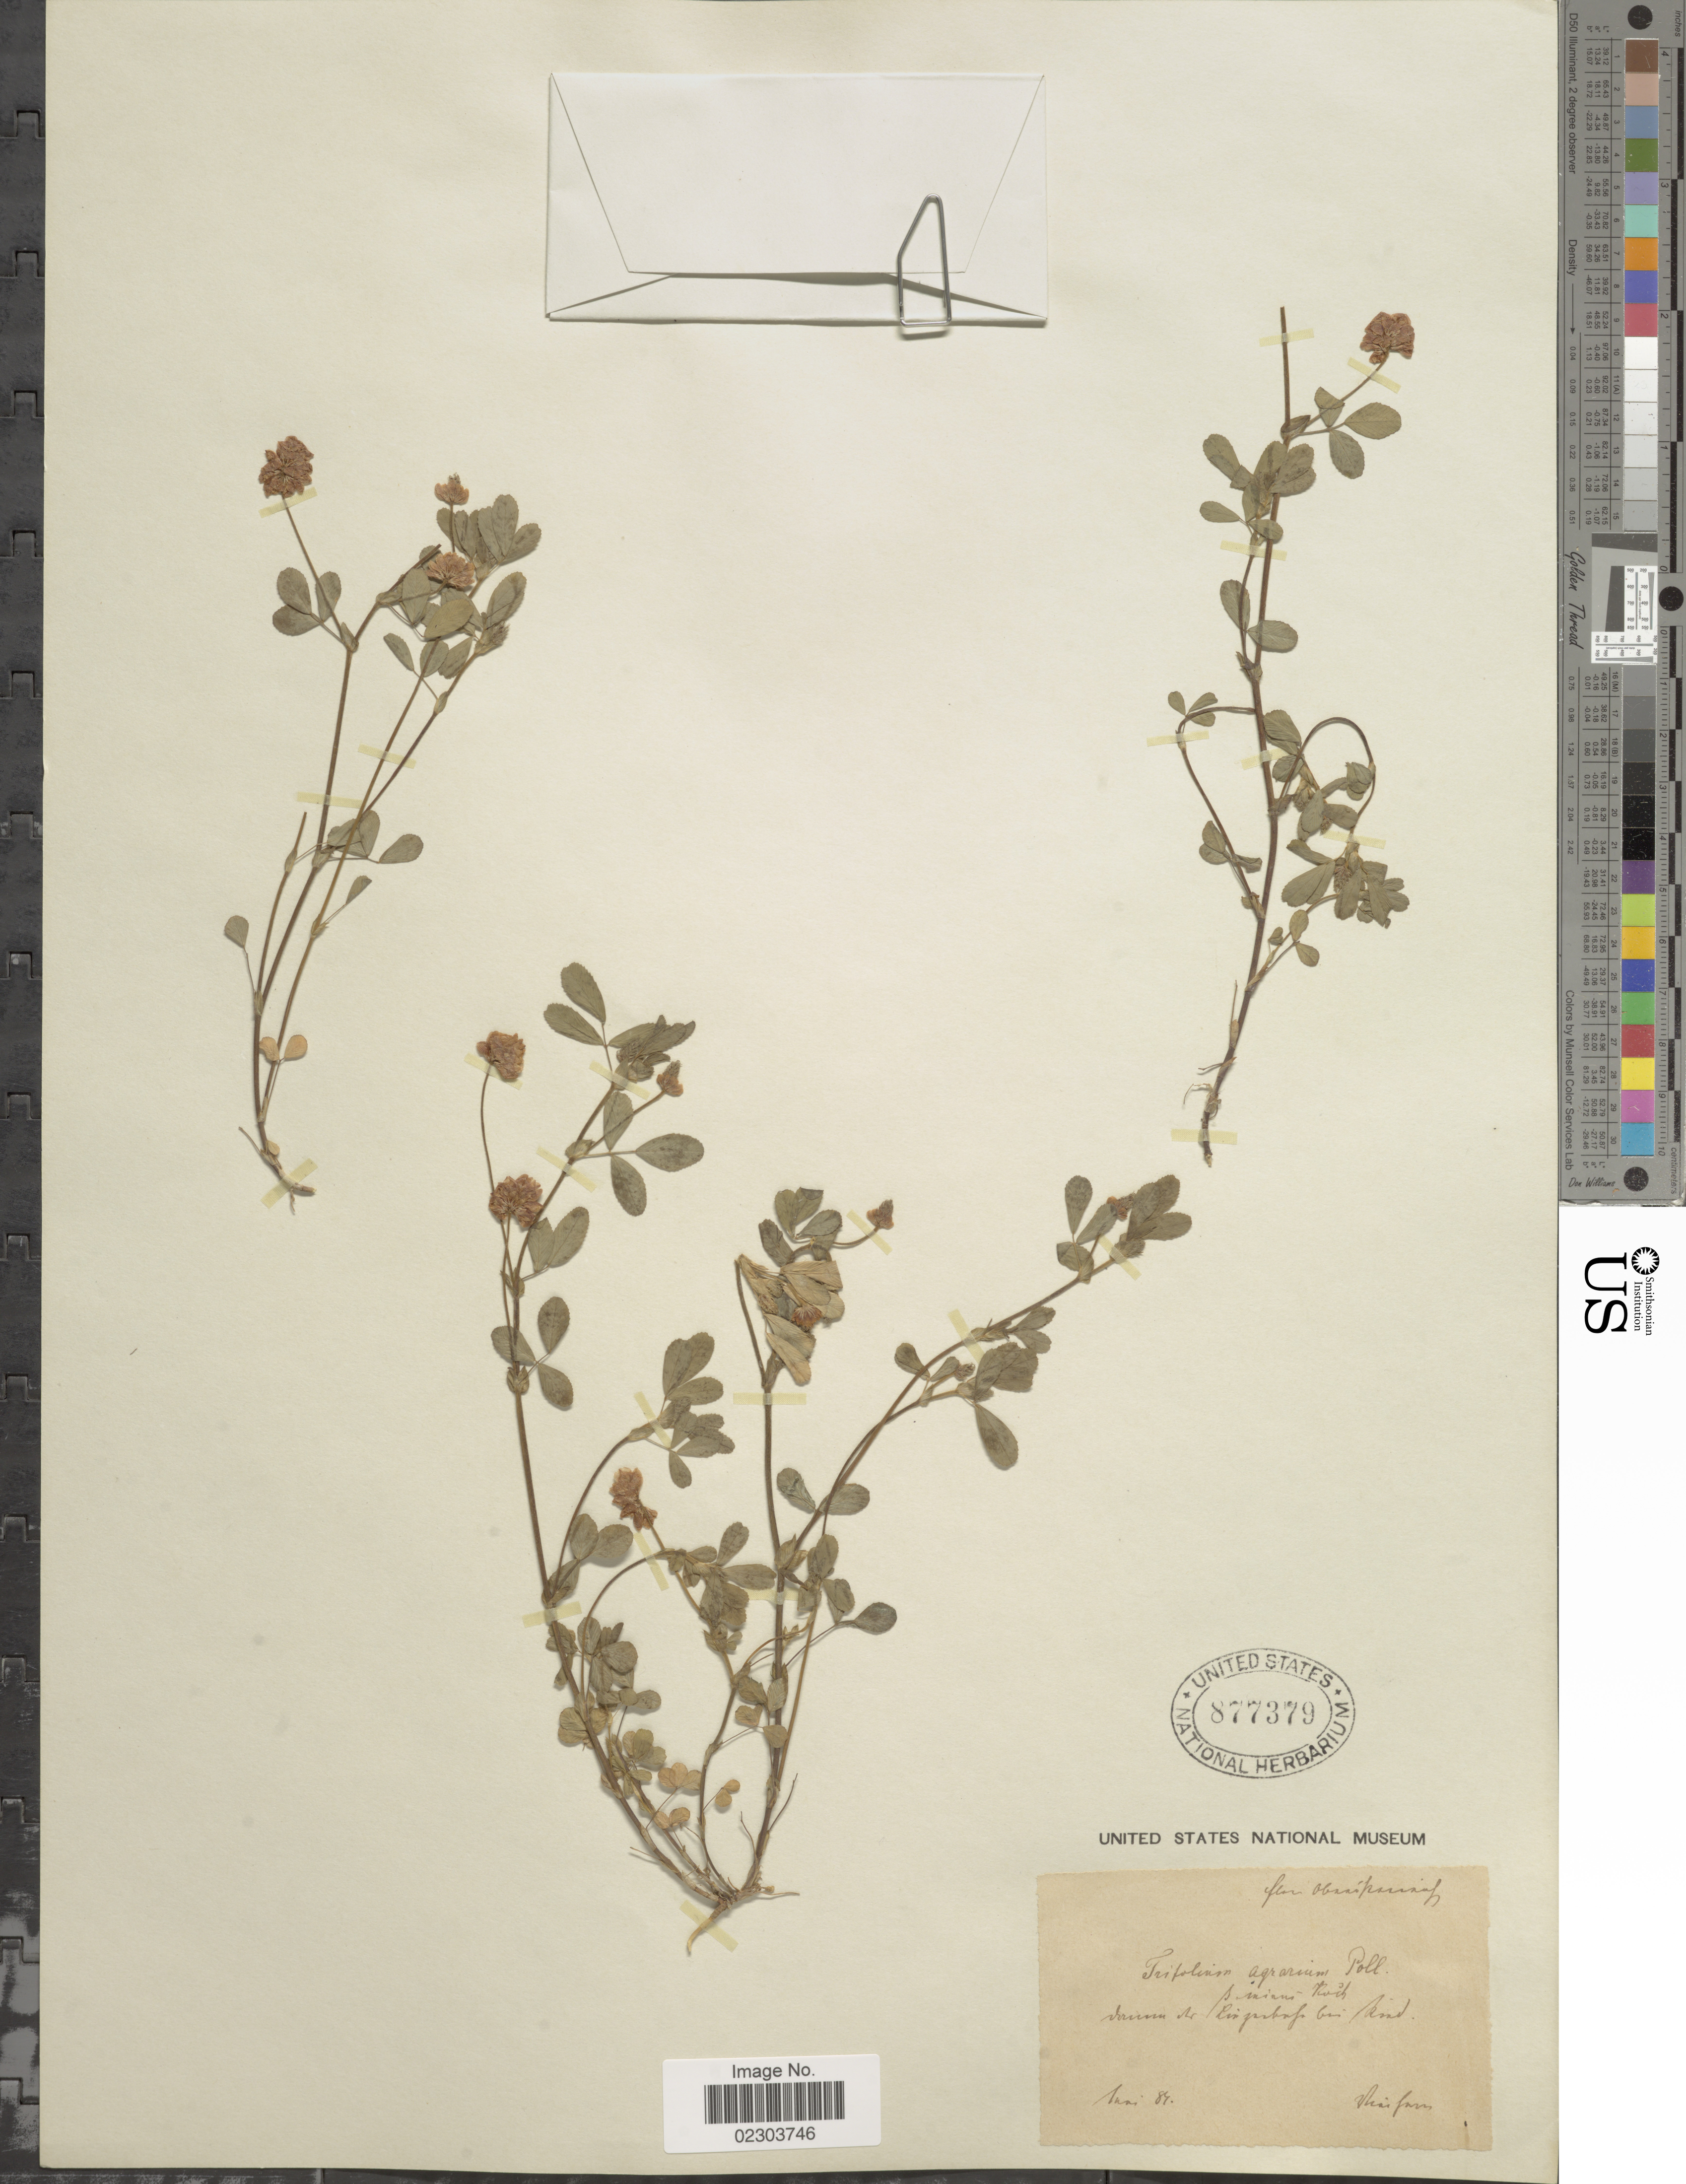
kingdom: Plantae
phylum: Tracheophyta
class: Magnoliopsida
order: Fabales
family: Fabaceae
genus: Trifolium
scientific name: Trifolium agrarium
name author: L.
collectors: F. Vierhapper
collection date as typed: Transcribed d/m/y: /6/84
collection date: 1884-06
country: Austria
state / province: Oberosterreich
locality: Flora Oberösterreich, Damm der Linzerbahn bei Ried.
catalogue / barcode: US 877379